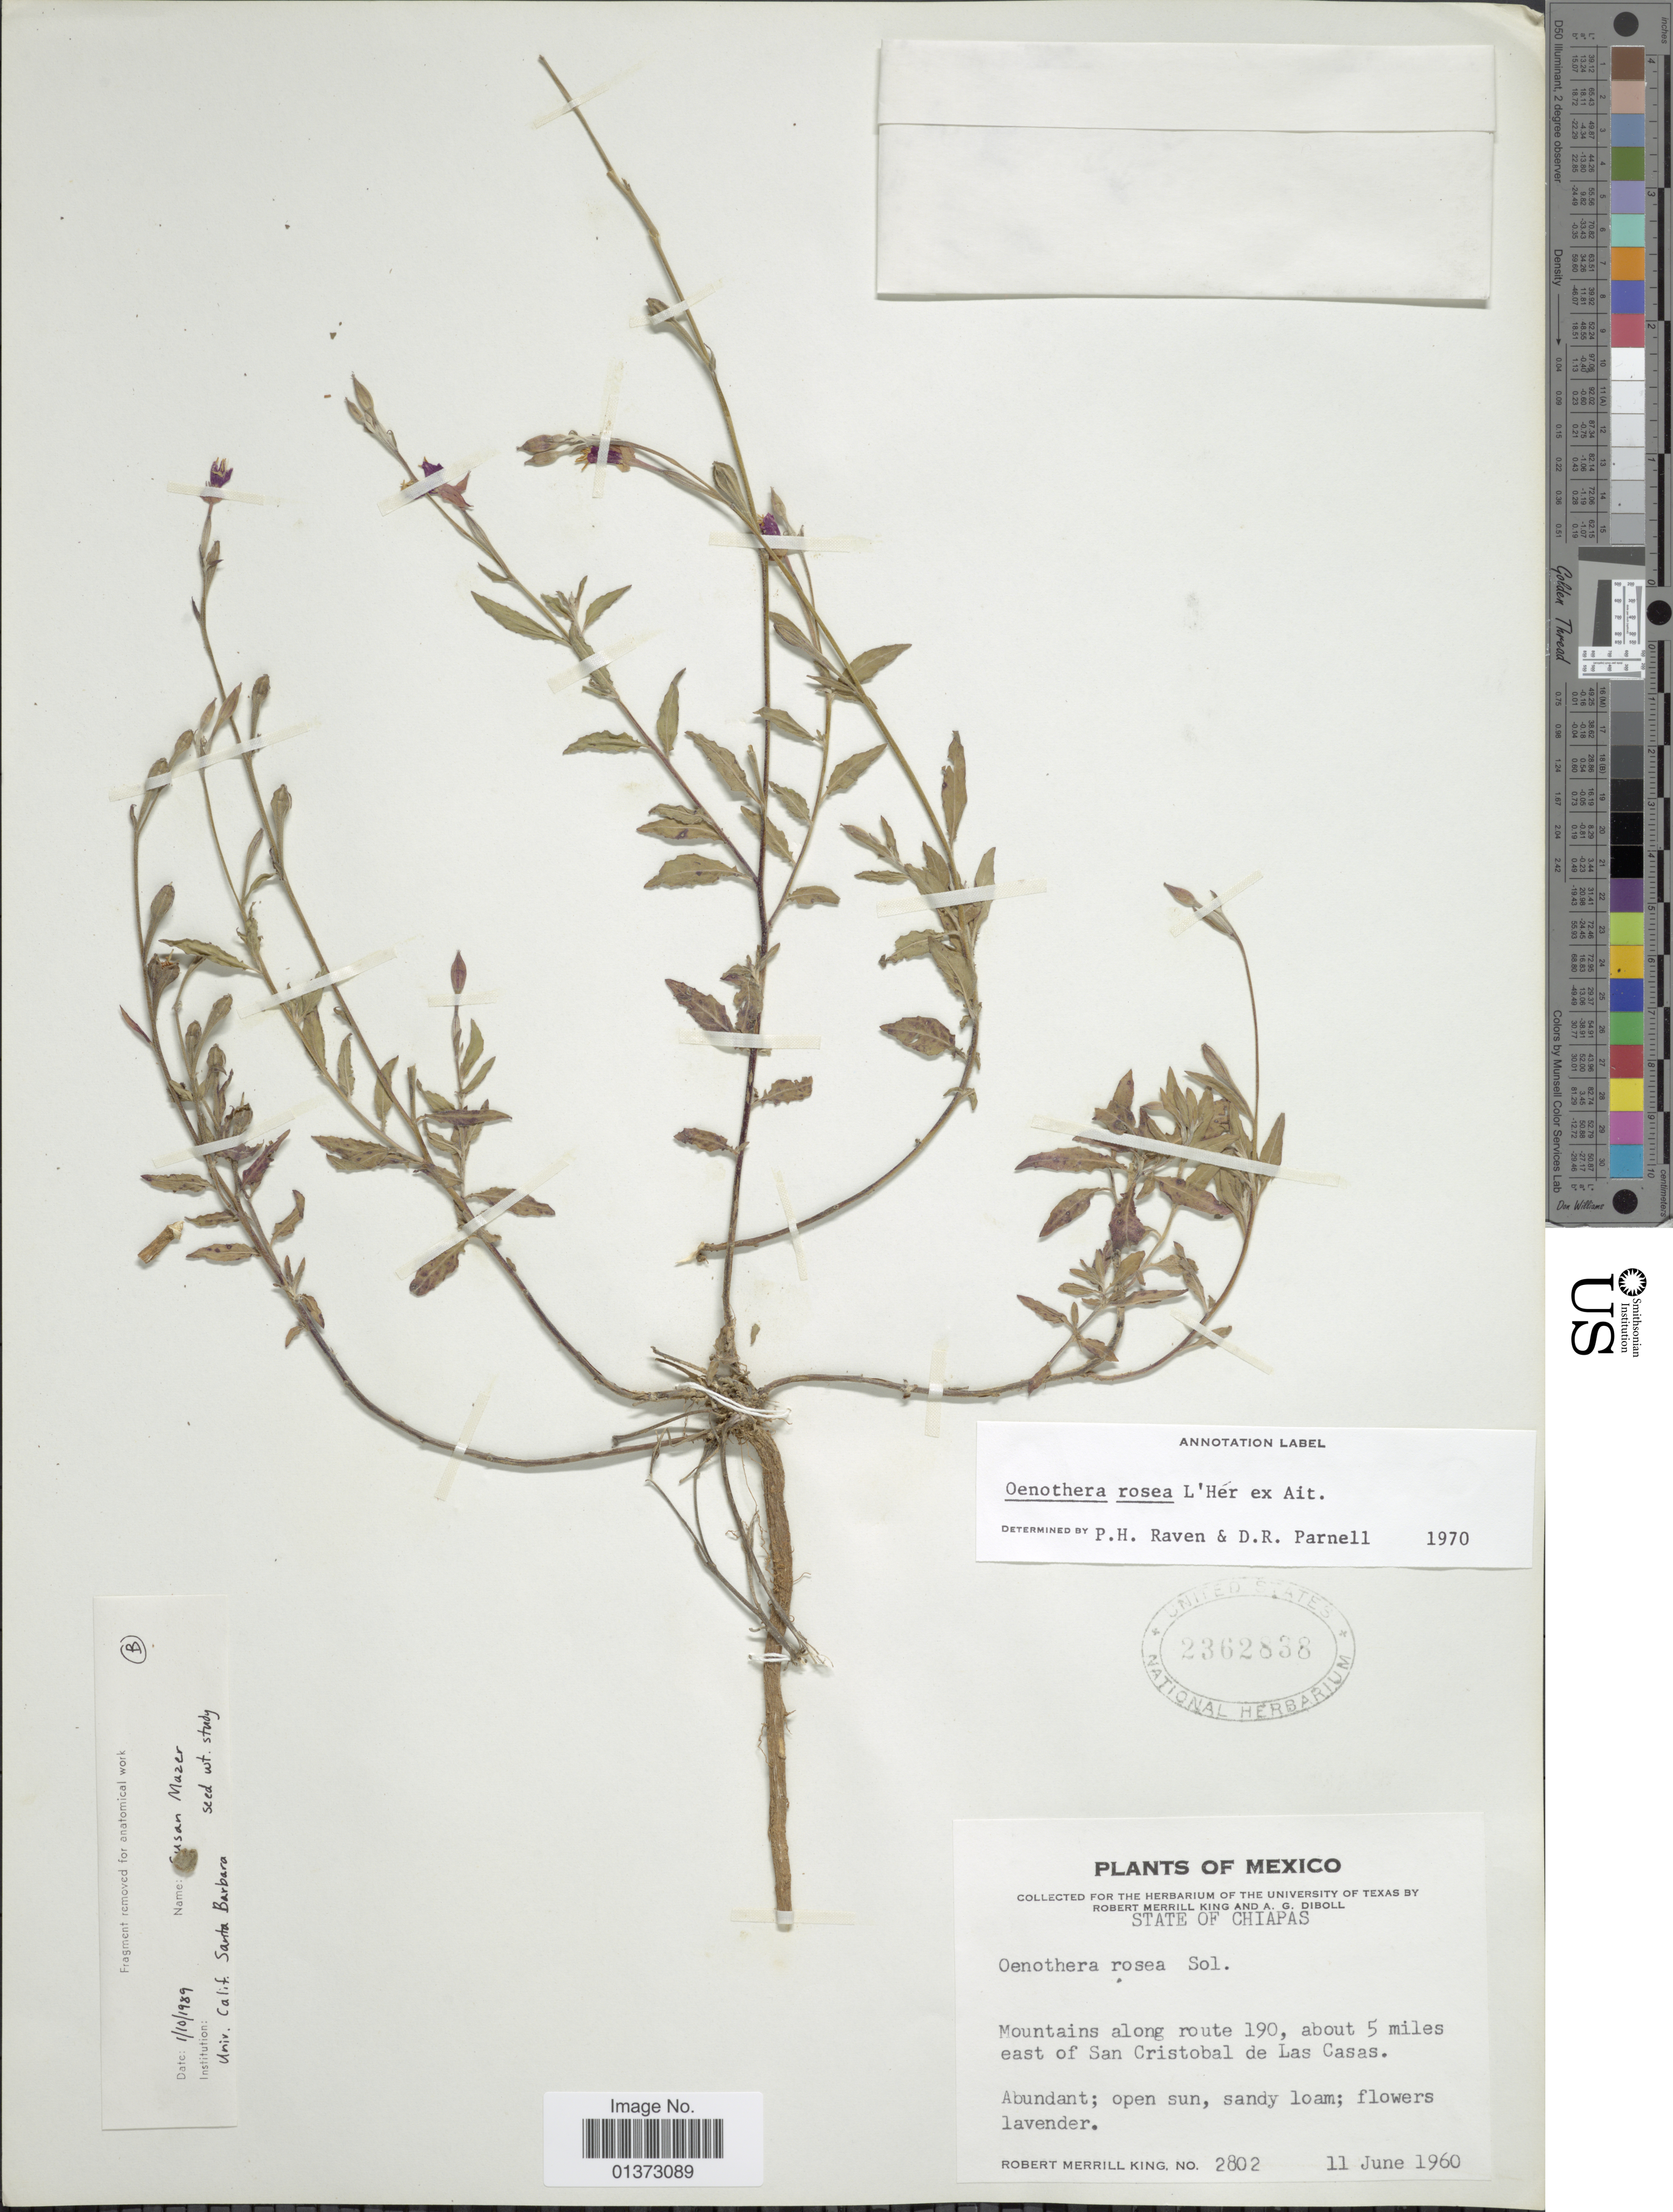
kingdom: Plantae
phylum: Tracheophyta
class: Magnoliopsida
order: Myrtales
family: Onagraceae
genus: Oenothera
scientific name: Oenothera rosea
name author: L'Hér. ex Aiton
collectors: R. M. King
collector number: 2802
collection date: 1960-06-11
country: Mexico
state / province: Chiapas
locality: Mountains along route 190, about 5 miles east of San Cristobal de Las Casas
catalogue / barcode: US 2362838